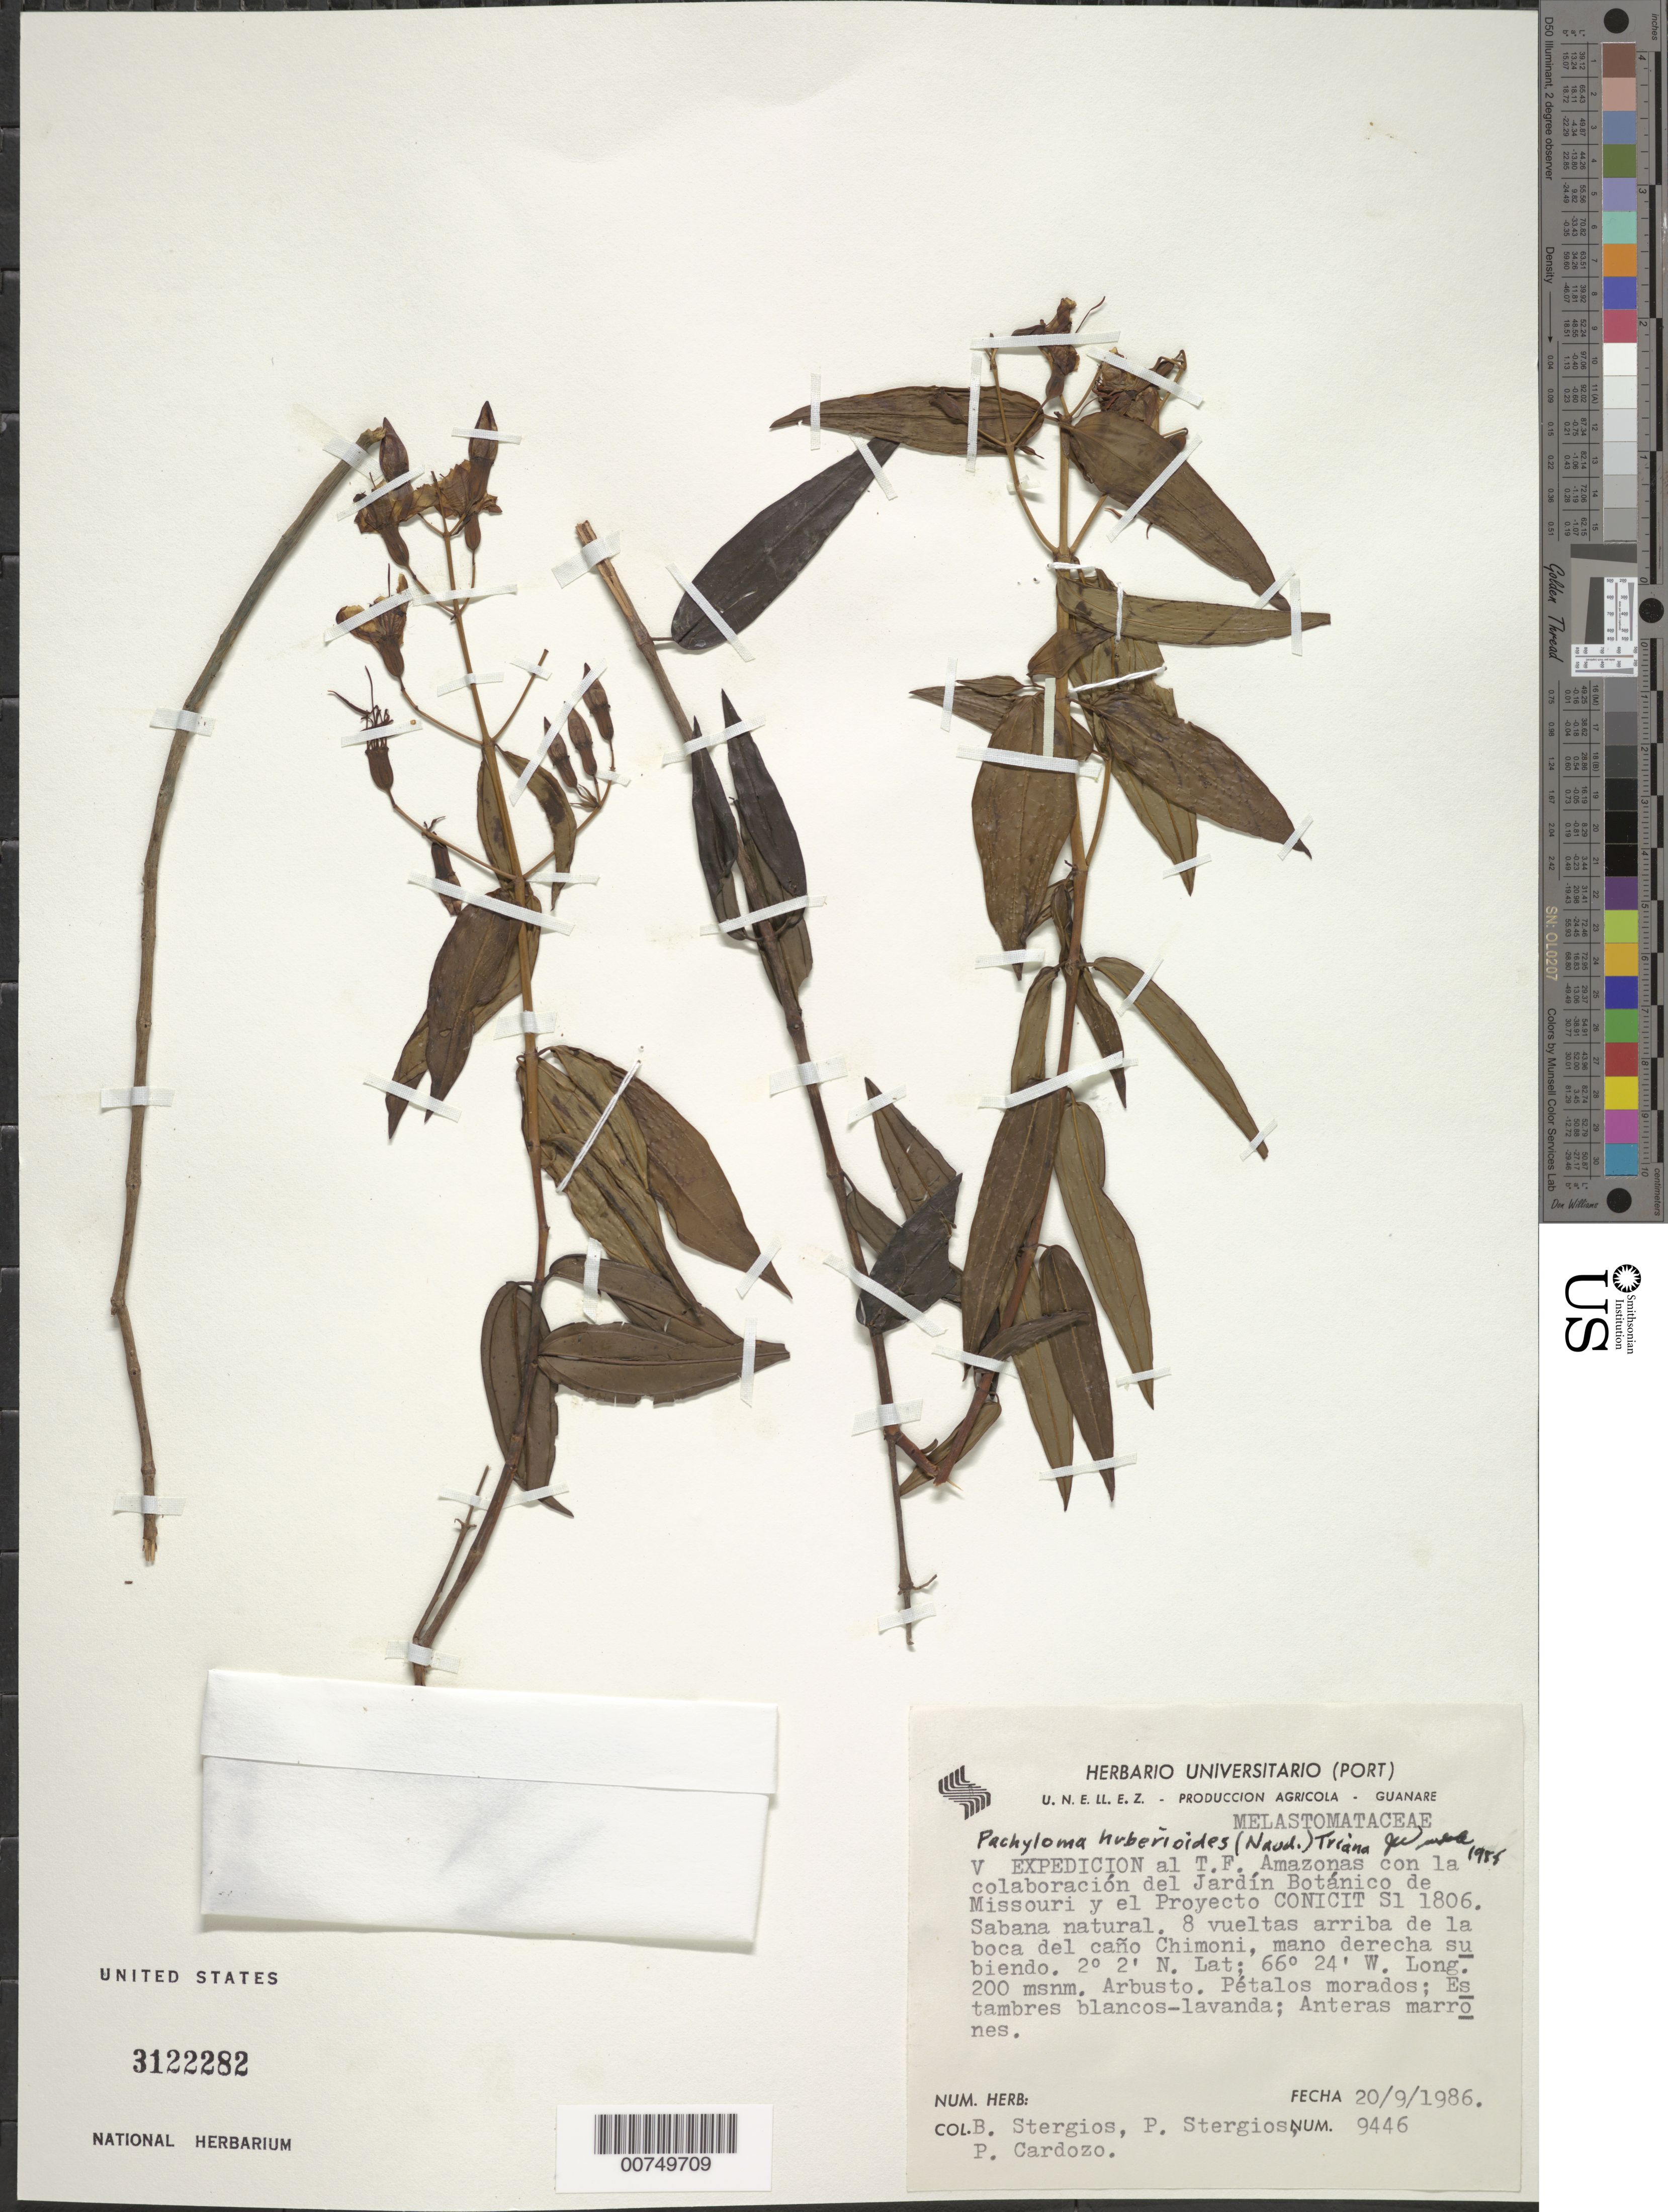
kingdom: Plantae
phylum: Tracheophyta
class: Magnoliopsida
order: Myrtales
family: Melastomataceae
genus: Pachyloma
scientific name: Pachyloma huberioides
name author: (Naudin) Triana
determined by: Wurdack, John J., (US), US (UNITED STATES)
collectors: B. G. Stergios, P. Stergios & P. Cardozo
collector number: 9446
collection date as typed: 20-Sep-86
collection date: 1986-09-20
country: Venezuela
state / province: Amazonas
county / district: Río Negro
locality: Caño Chimoni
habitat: Sabana natural, mano derecha subiendo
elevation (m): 200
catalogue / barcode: US 3122282